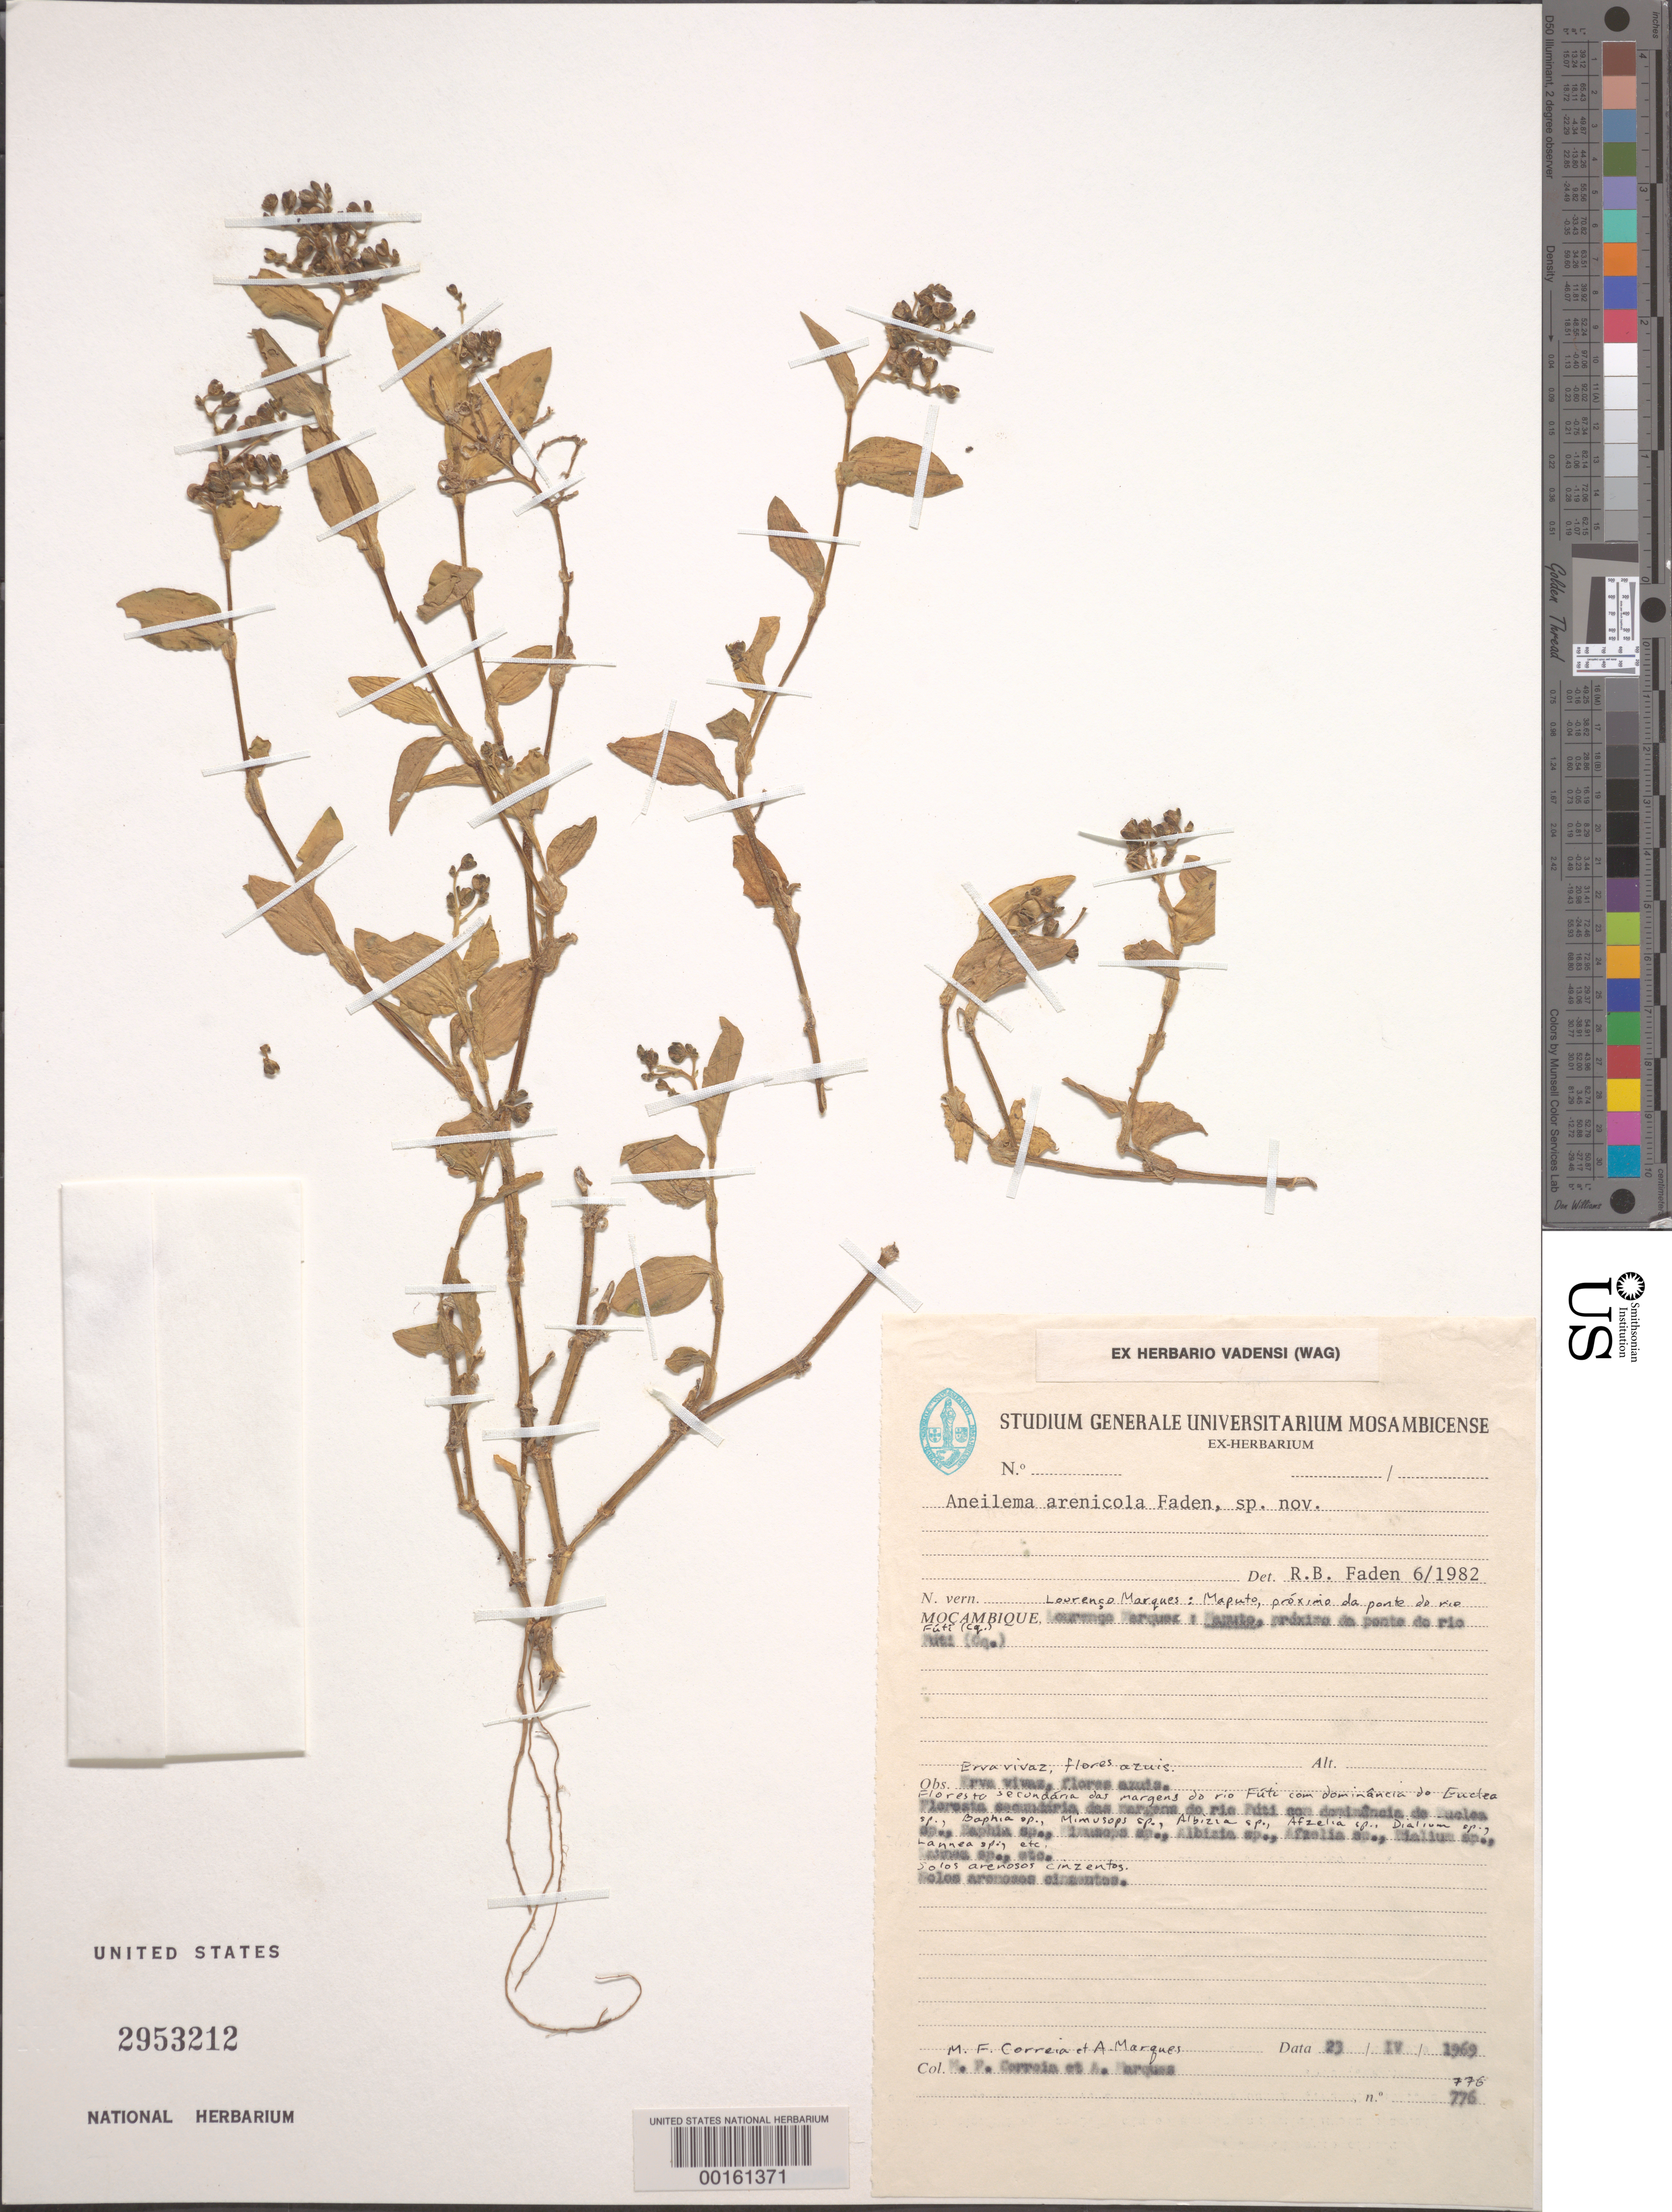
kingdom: Plantae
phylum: Tracheophyta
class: Liliopsida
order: Commelinales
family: Commelinaceae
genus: Aneilema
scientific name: Aneilema arenicola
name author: Faden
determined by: Faden, Robert B., (US), Smithsonian Institution - National Museum of Natural History (UNITED STATES)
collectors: M. Correia & A. Marques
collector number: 776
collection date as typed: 23 Apr 1969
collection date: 1969-04-23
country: Mozambique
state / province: Maputo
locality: Maputo; Lourenço Marques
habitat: Secondary forest; riverbank, clay soil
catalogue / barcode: US 2953212